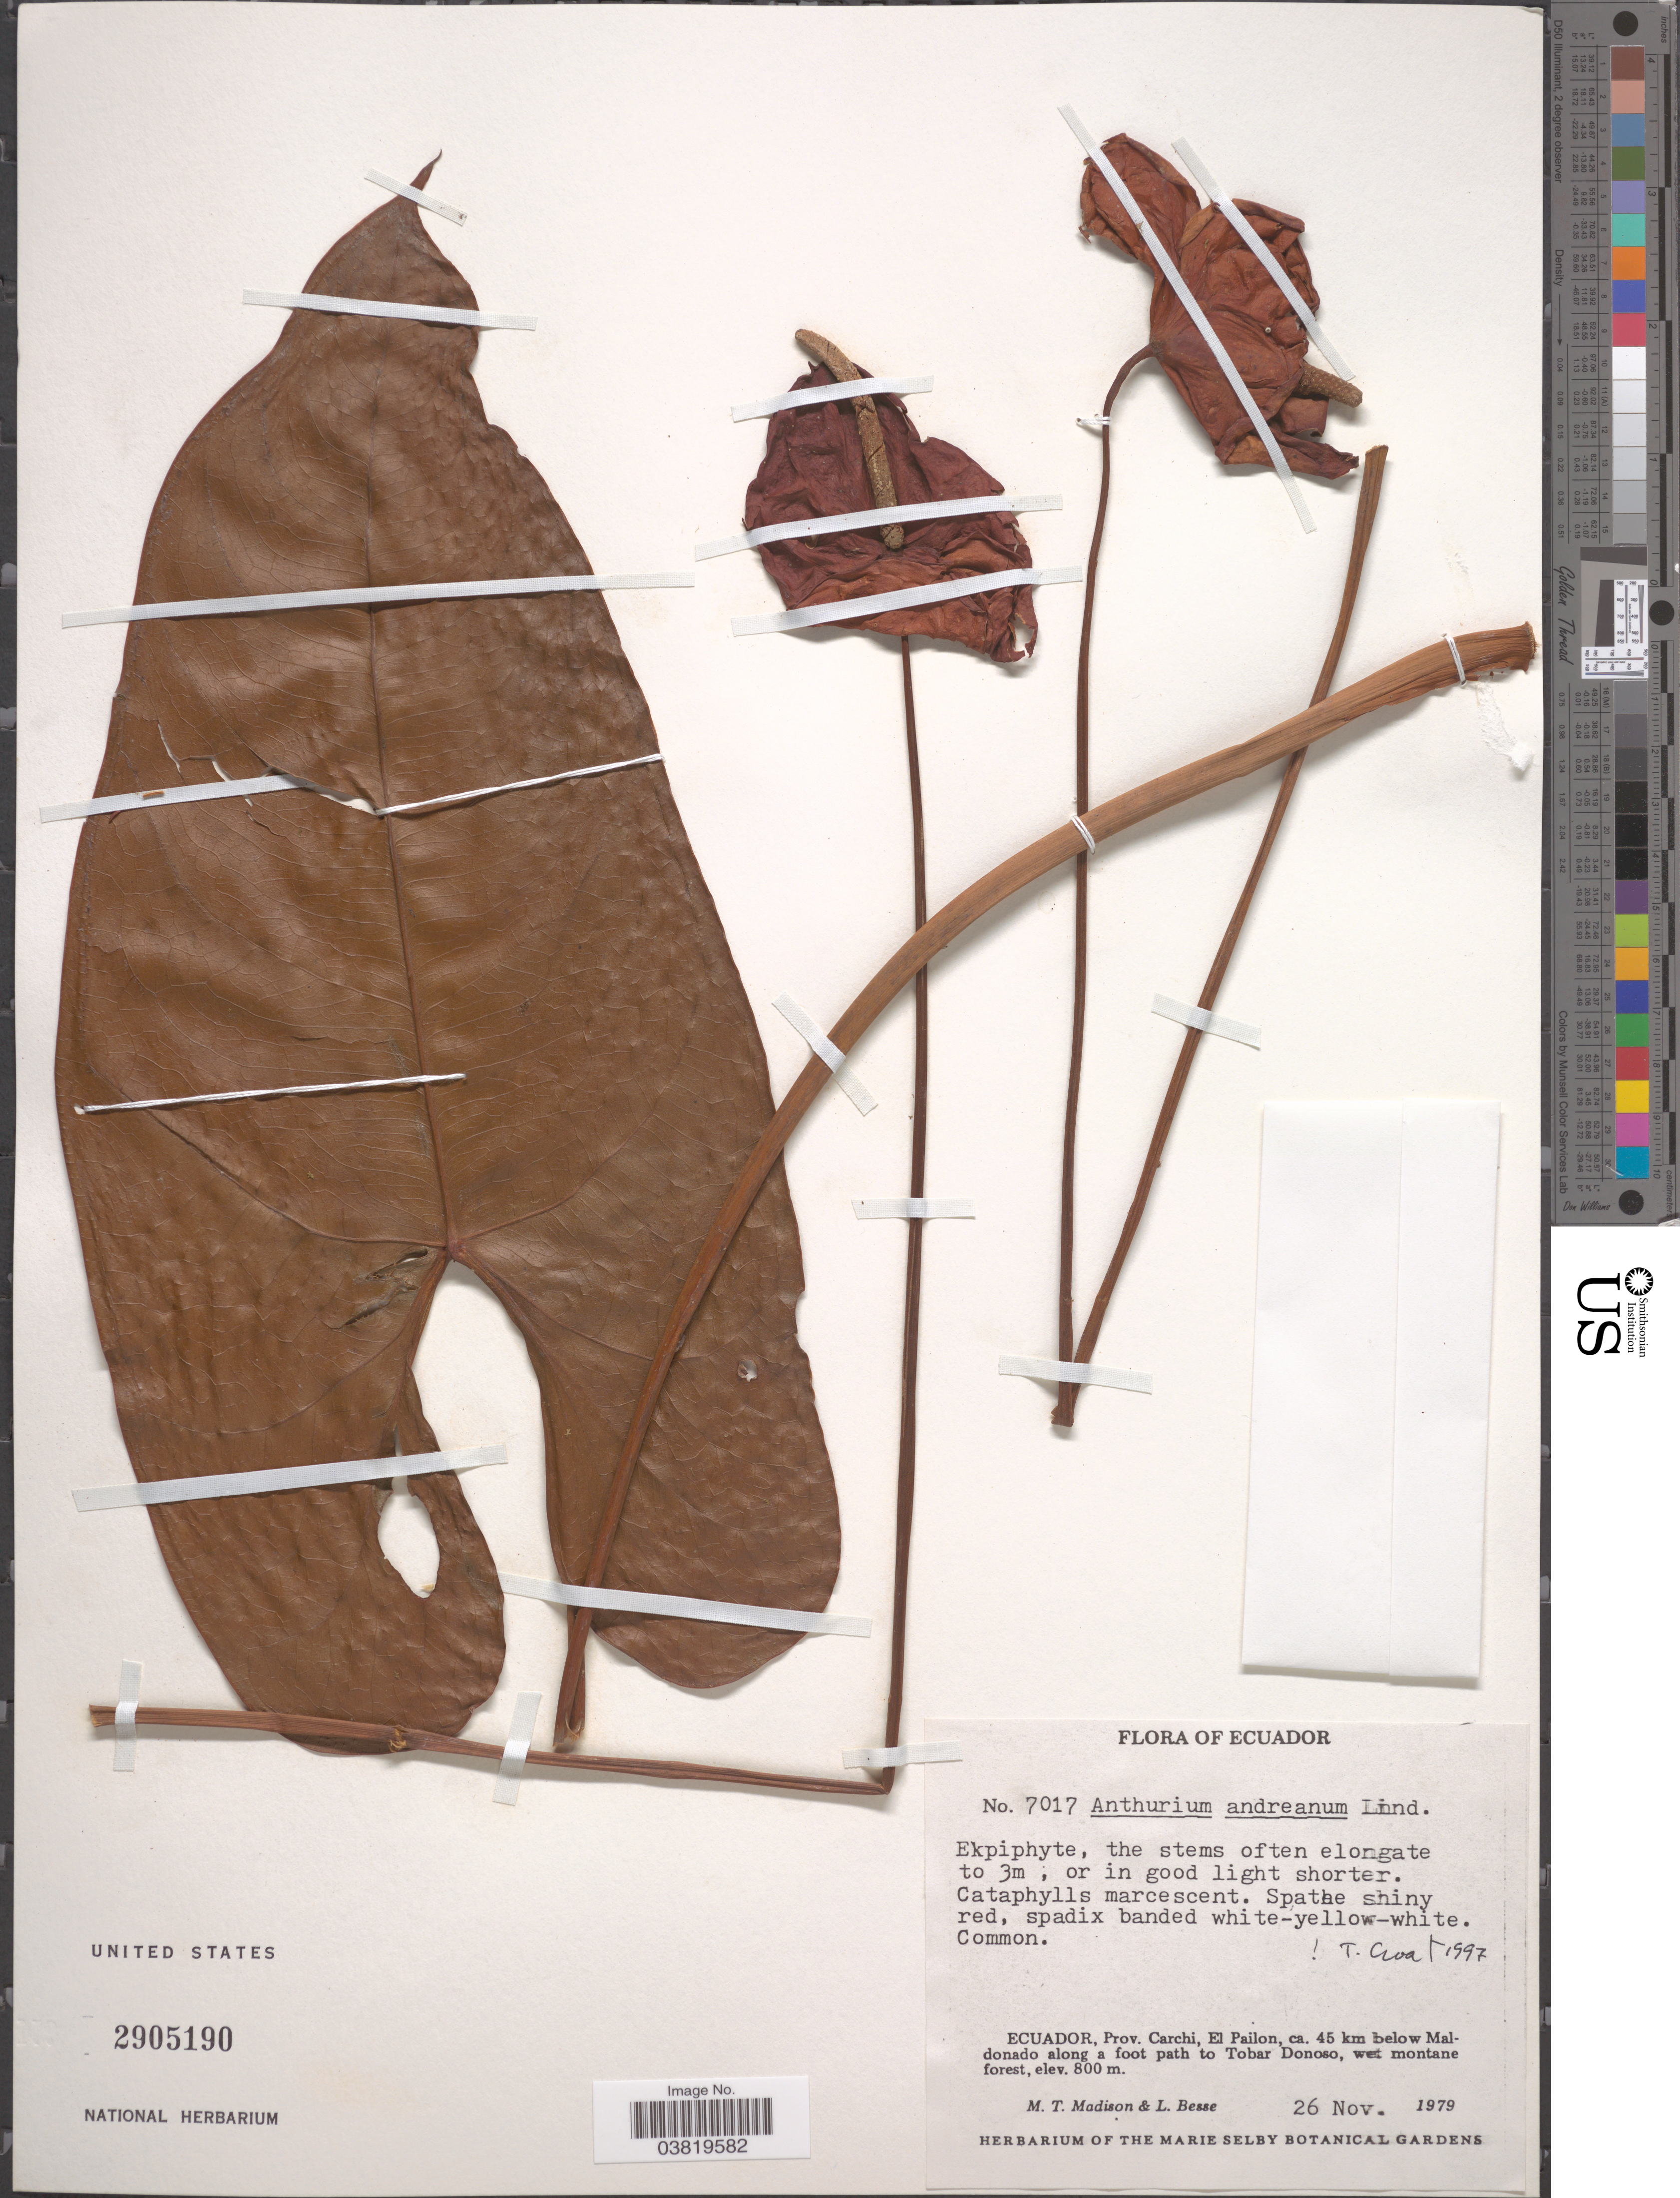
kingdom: Plantae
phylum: Tracheophyta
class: Liliopsida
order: Alismatales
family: Araceae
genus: Anthurium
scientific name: Anthurium andraeanum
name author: Linden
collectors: M. T. Madison & L. Besse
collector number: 7017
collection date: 1979-11-26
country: Ecuador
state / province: Carchi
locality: El Pailon, ca. 45 km below Maldonado along a foot path to Tobar Donoso.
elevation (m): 800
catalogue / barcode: US 2905190